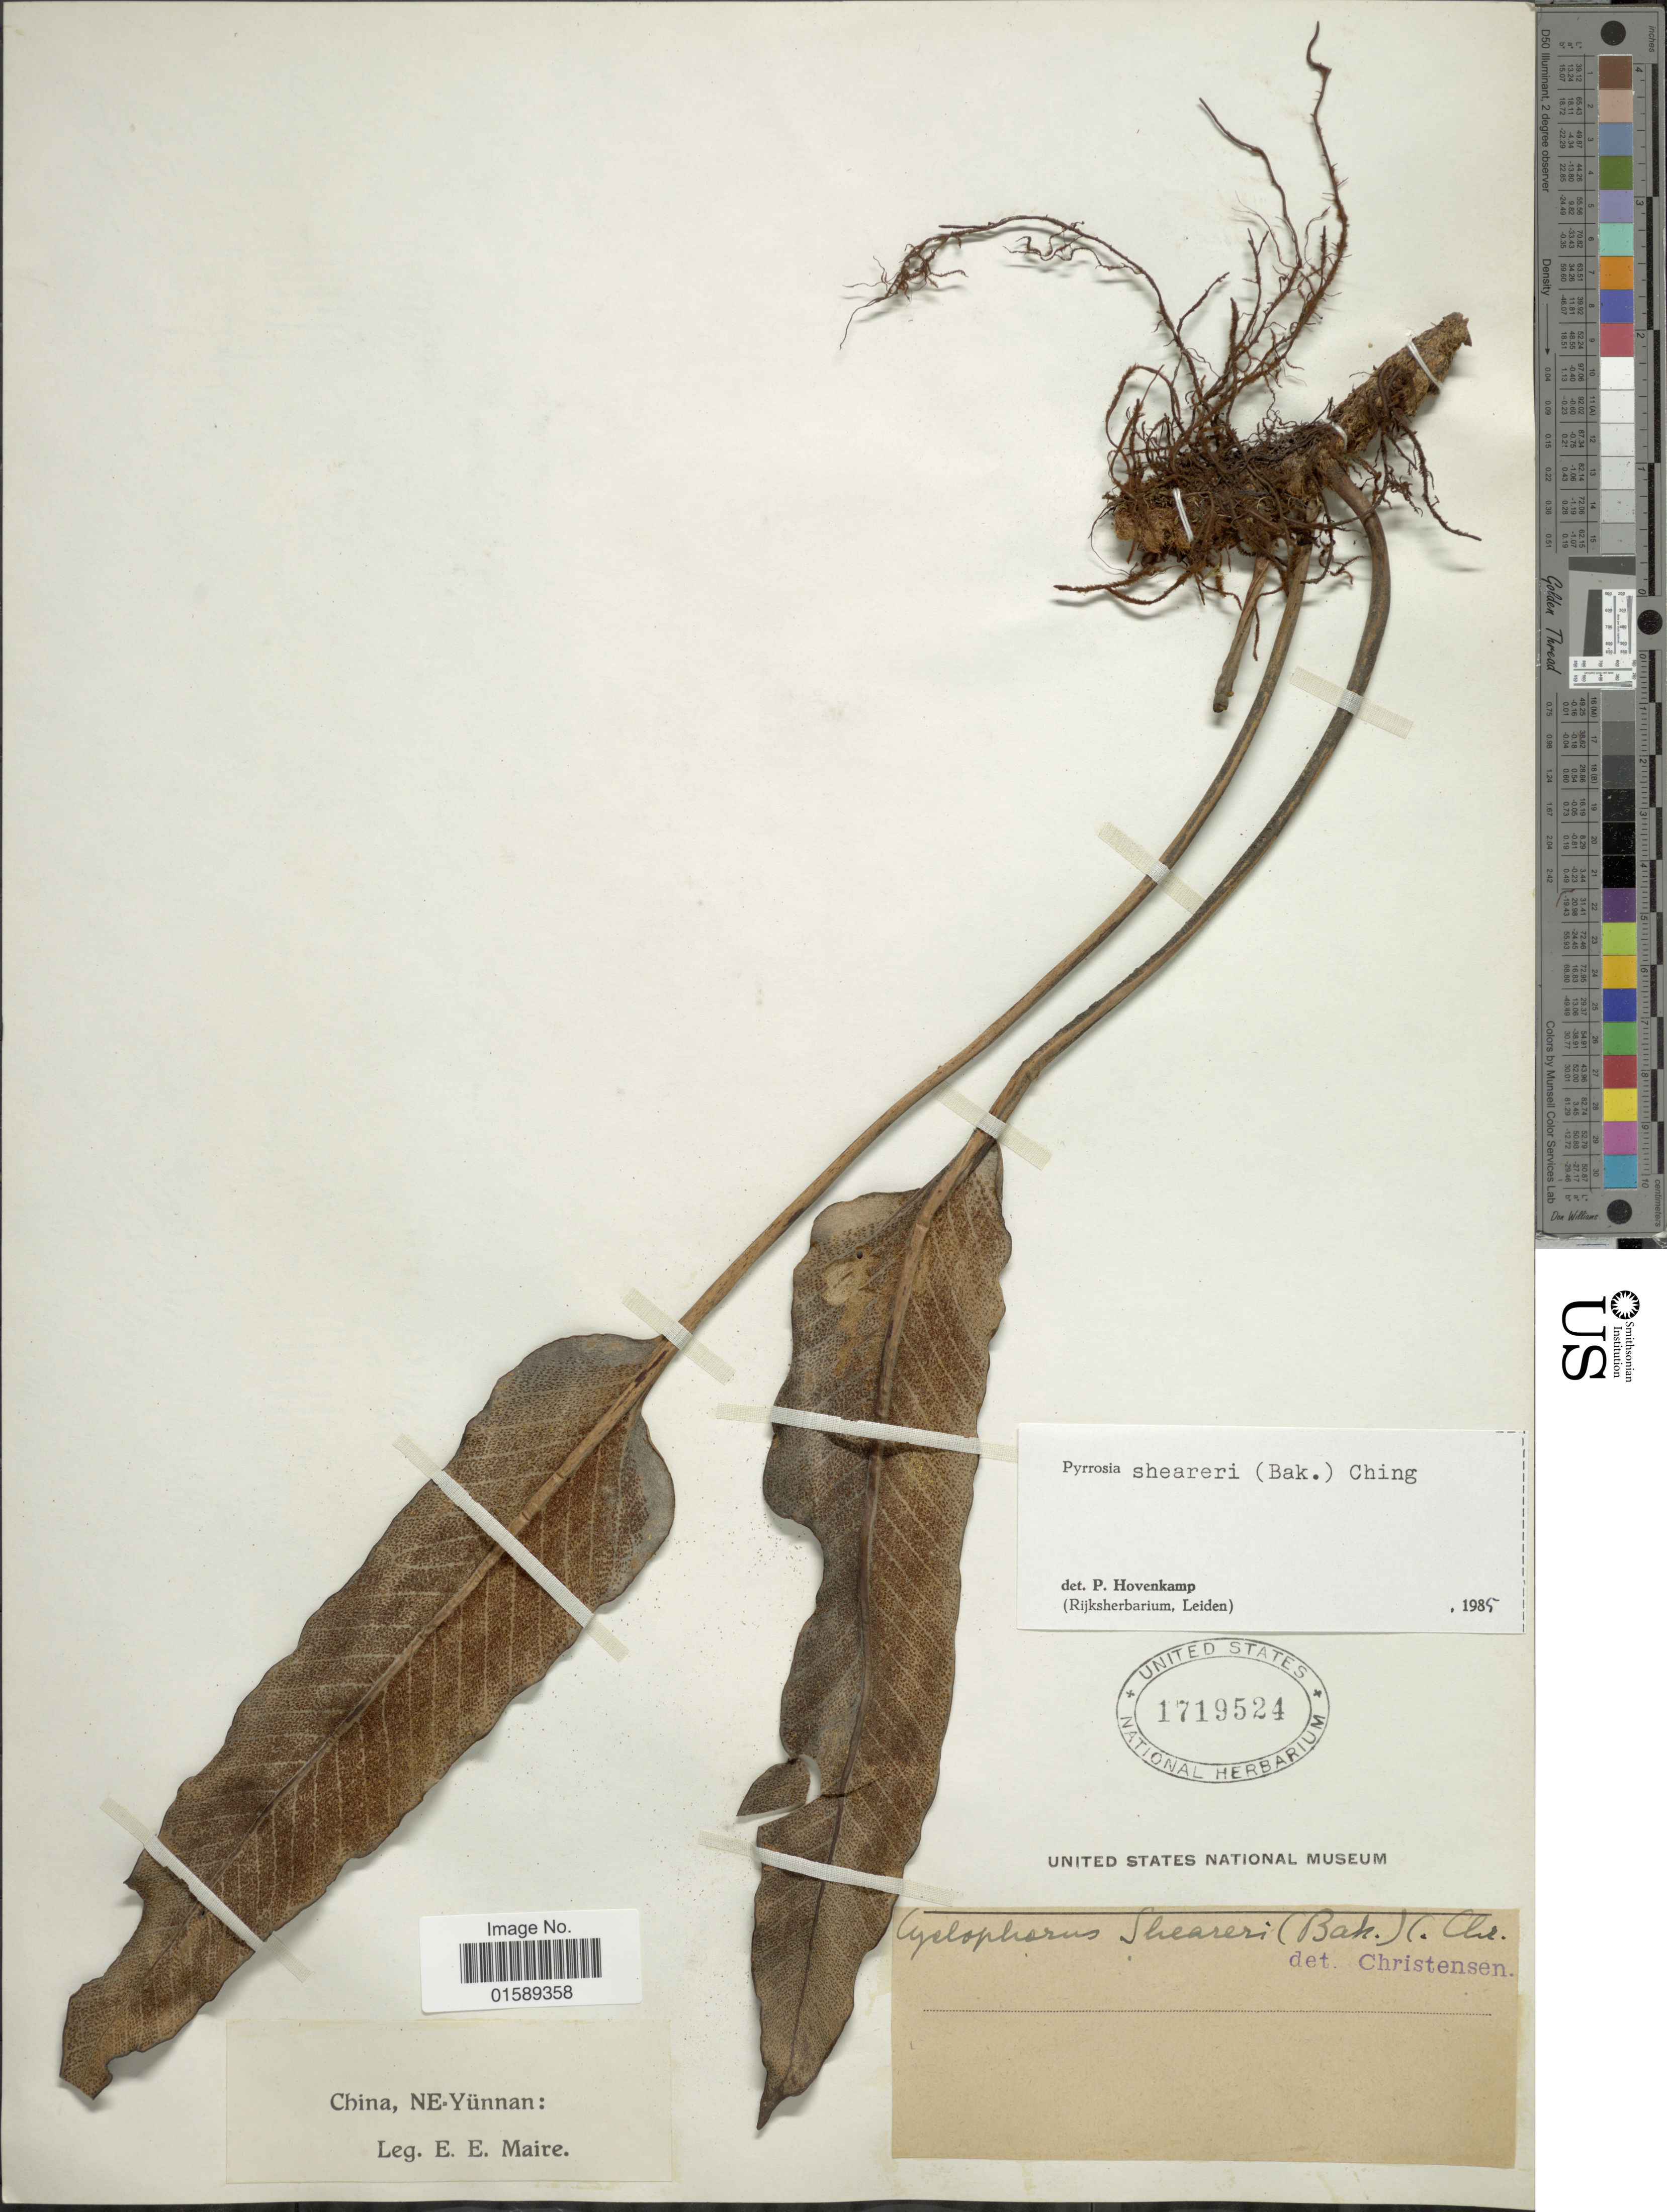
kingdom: Plantae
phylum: Tracheophyta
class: Polypodiopsida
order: Polypodiales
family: Polypodiaceae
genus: Pyrrosia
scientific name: Pyrrosia sheareri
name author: (Baker) Ching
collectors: E. E. Maire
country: China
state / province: Yunnan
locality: China, NE-Yunnan.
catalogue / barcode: US 1719524